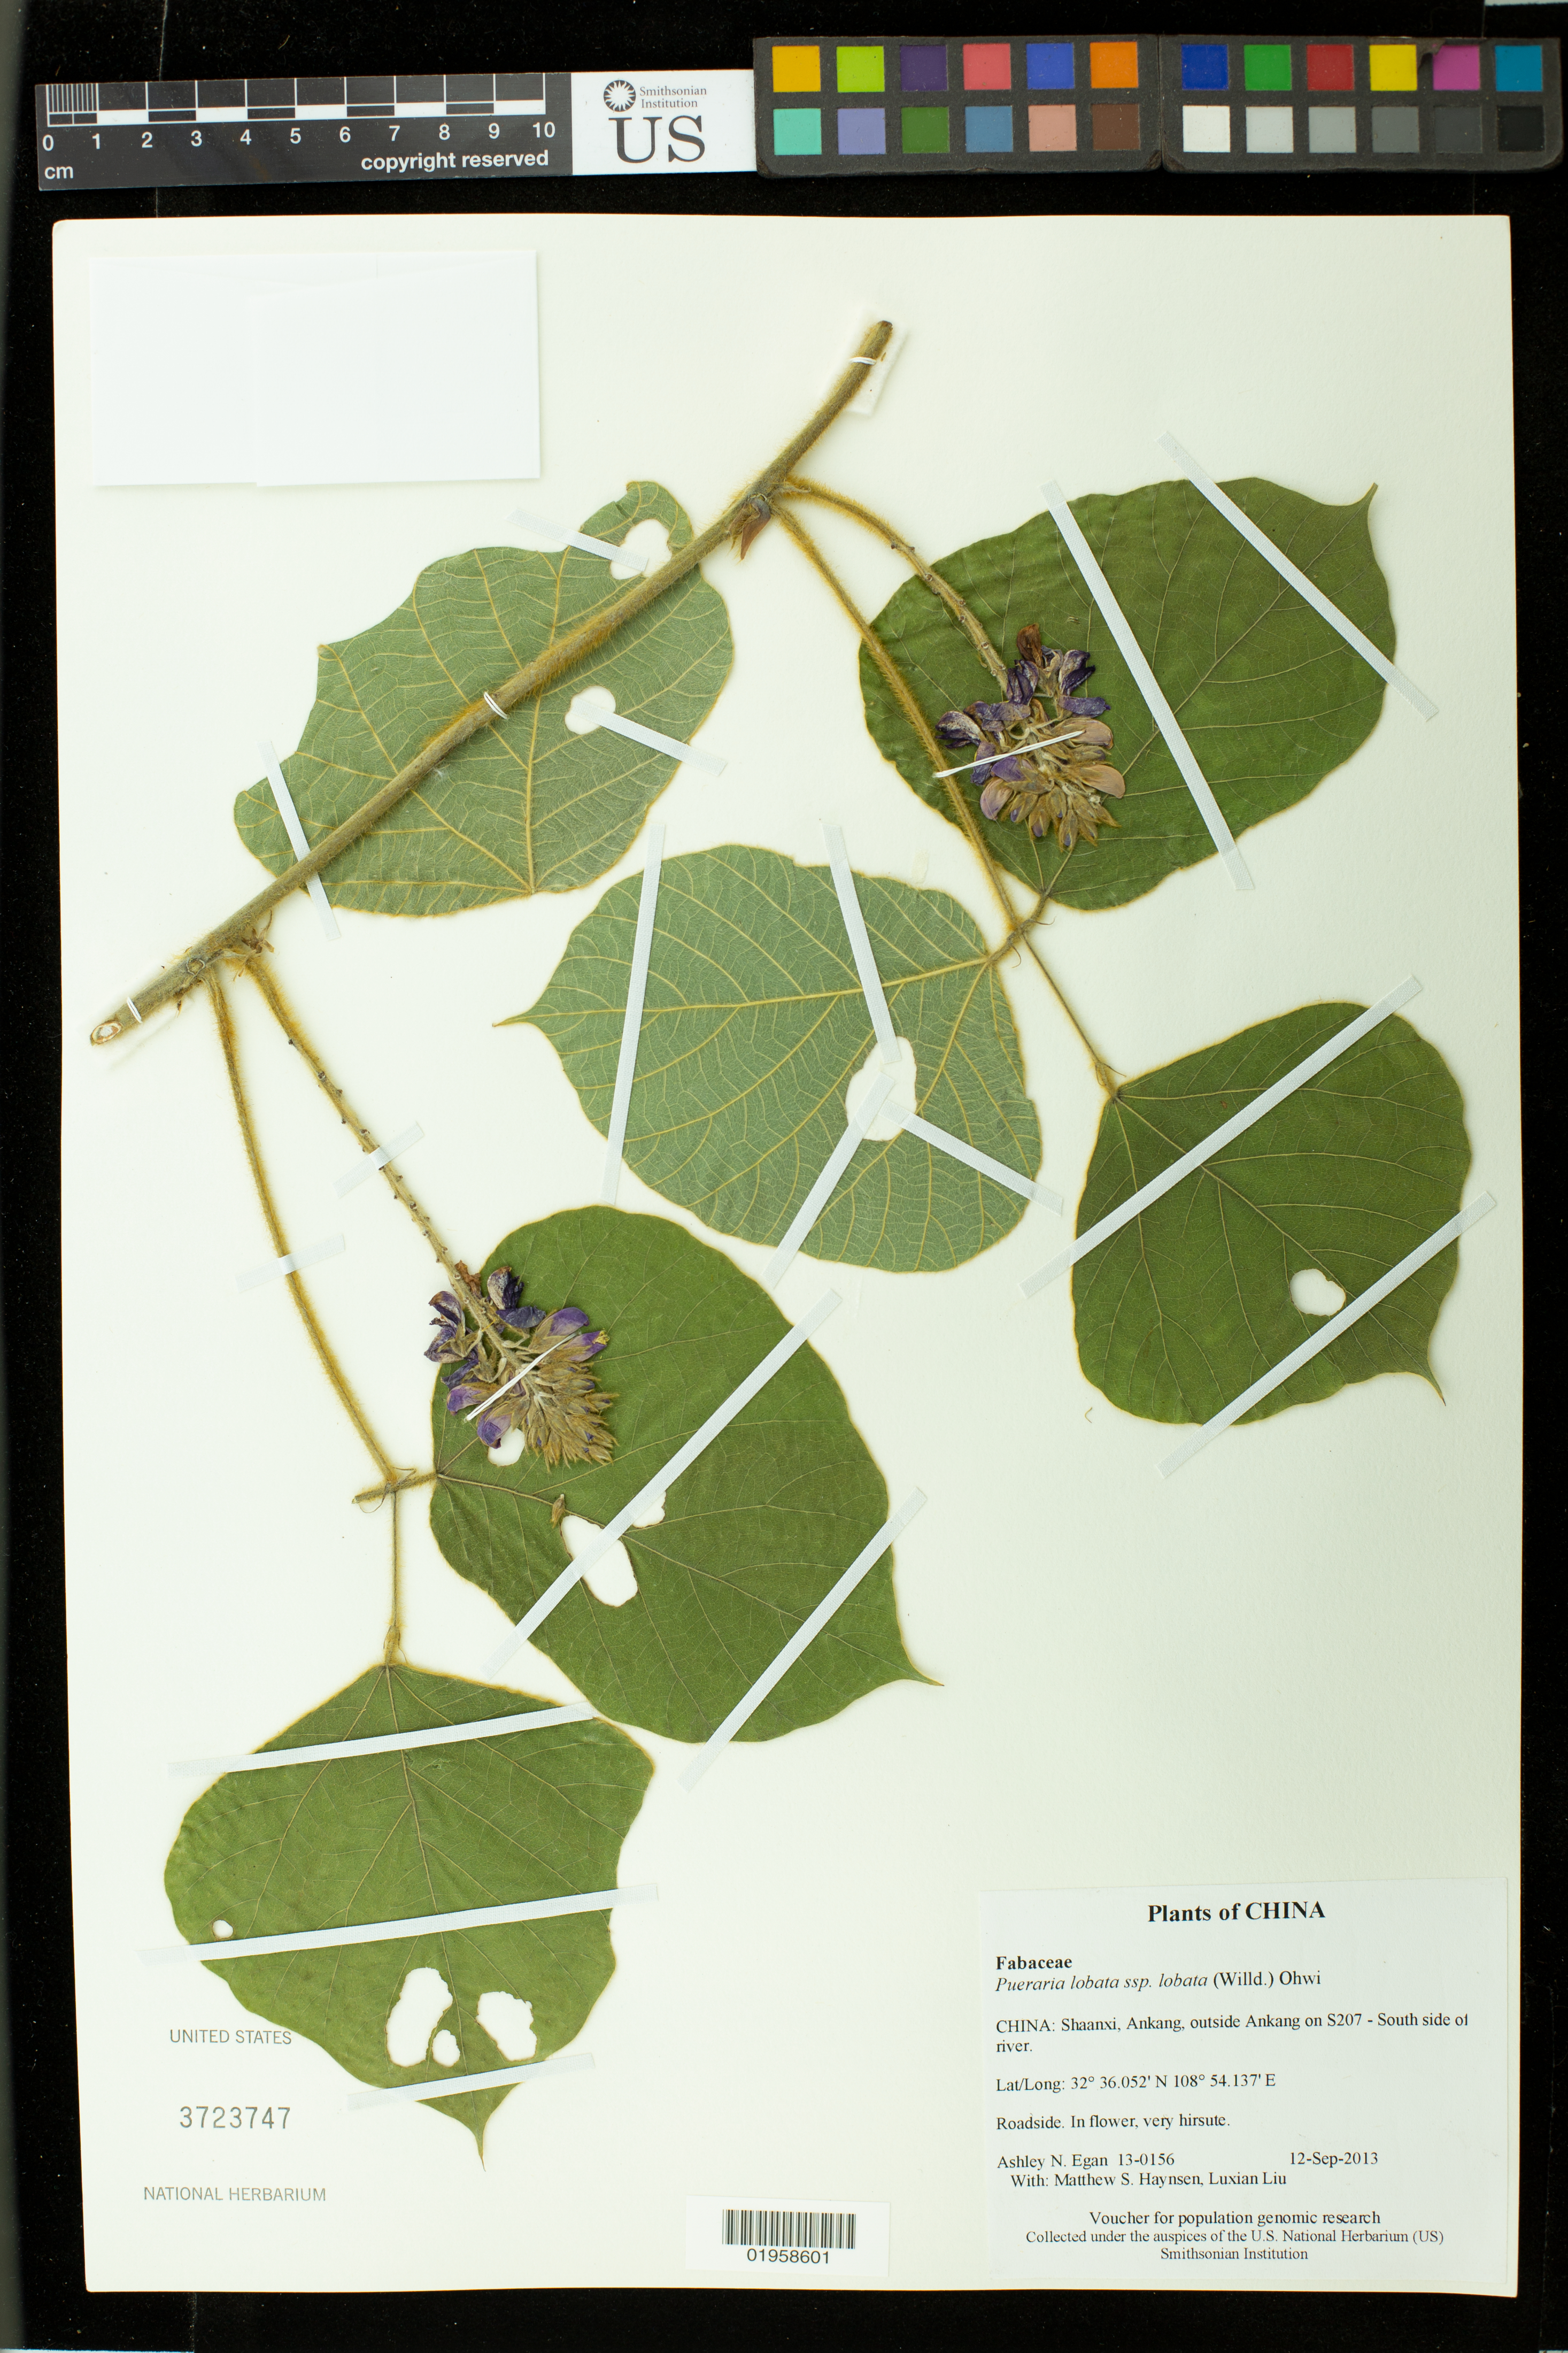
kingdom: Plantae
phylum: Tracheophyta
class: Magnoliopsida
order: Fabales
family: Fabaceae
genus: Pueraria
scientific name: Pueraria lobata subsp. lobata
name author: (Willd.) Ohwi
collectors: A. N. Egan, M. Hansen & L. Liu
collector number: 13-0156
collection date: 2013-09-12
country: China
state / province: Shaanxi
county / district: Ankang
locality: outside Ankang on S207 - South side of river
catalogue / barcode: US 3723747